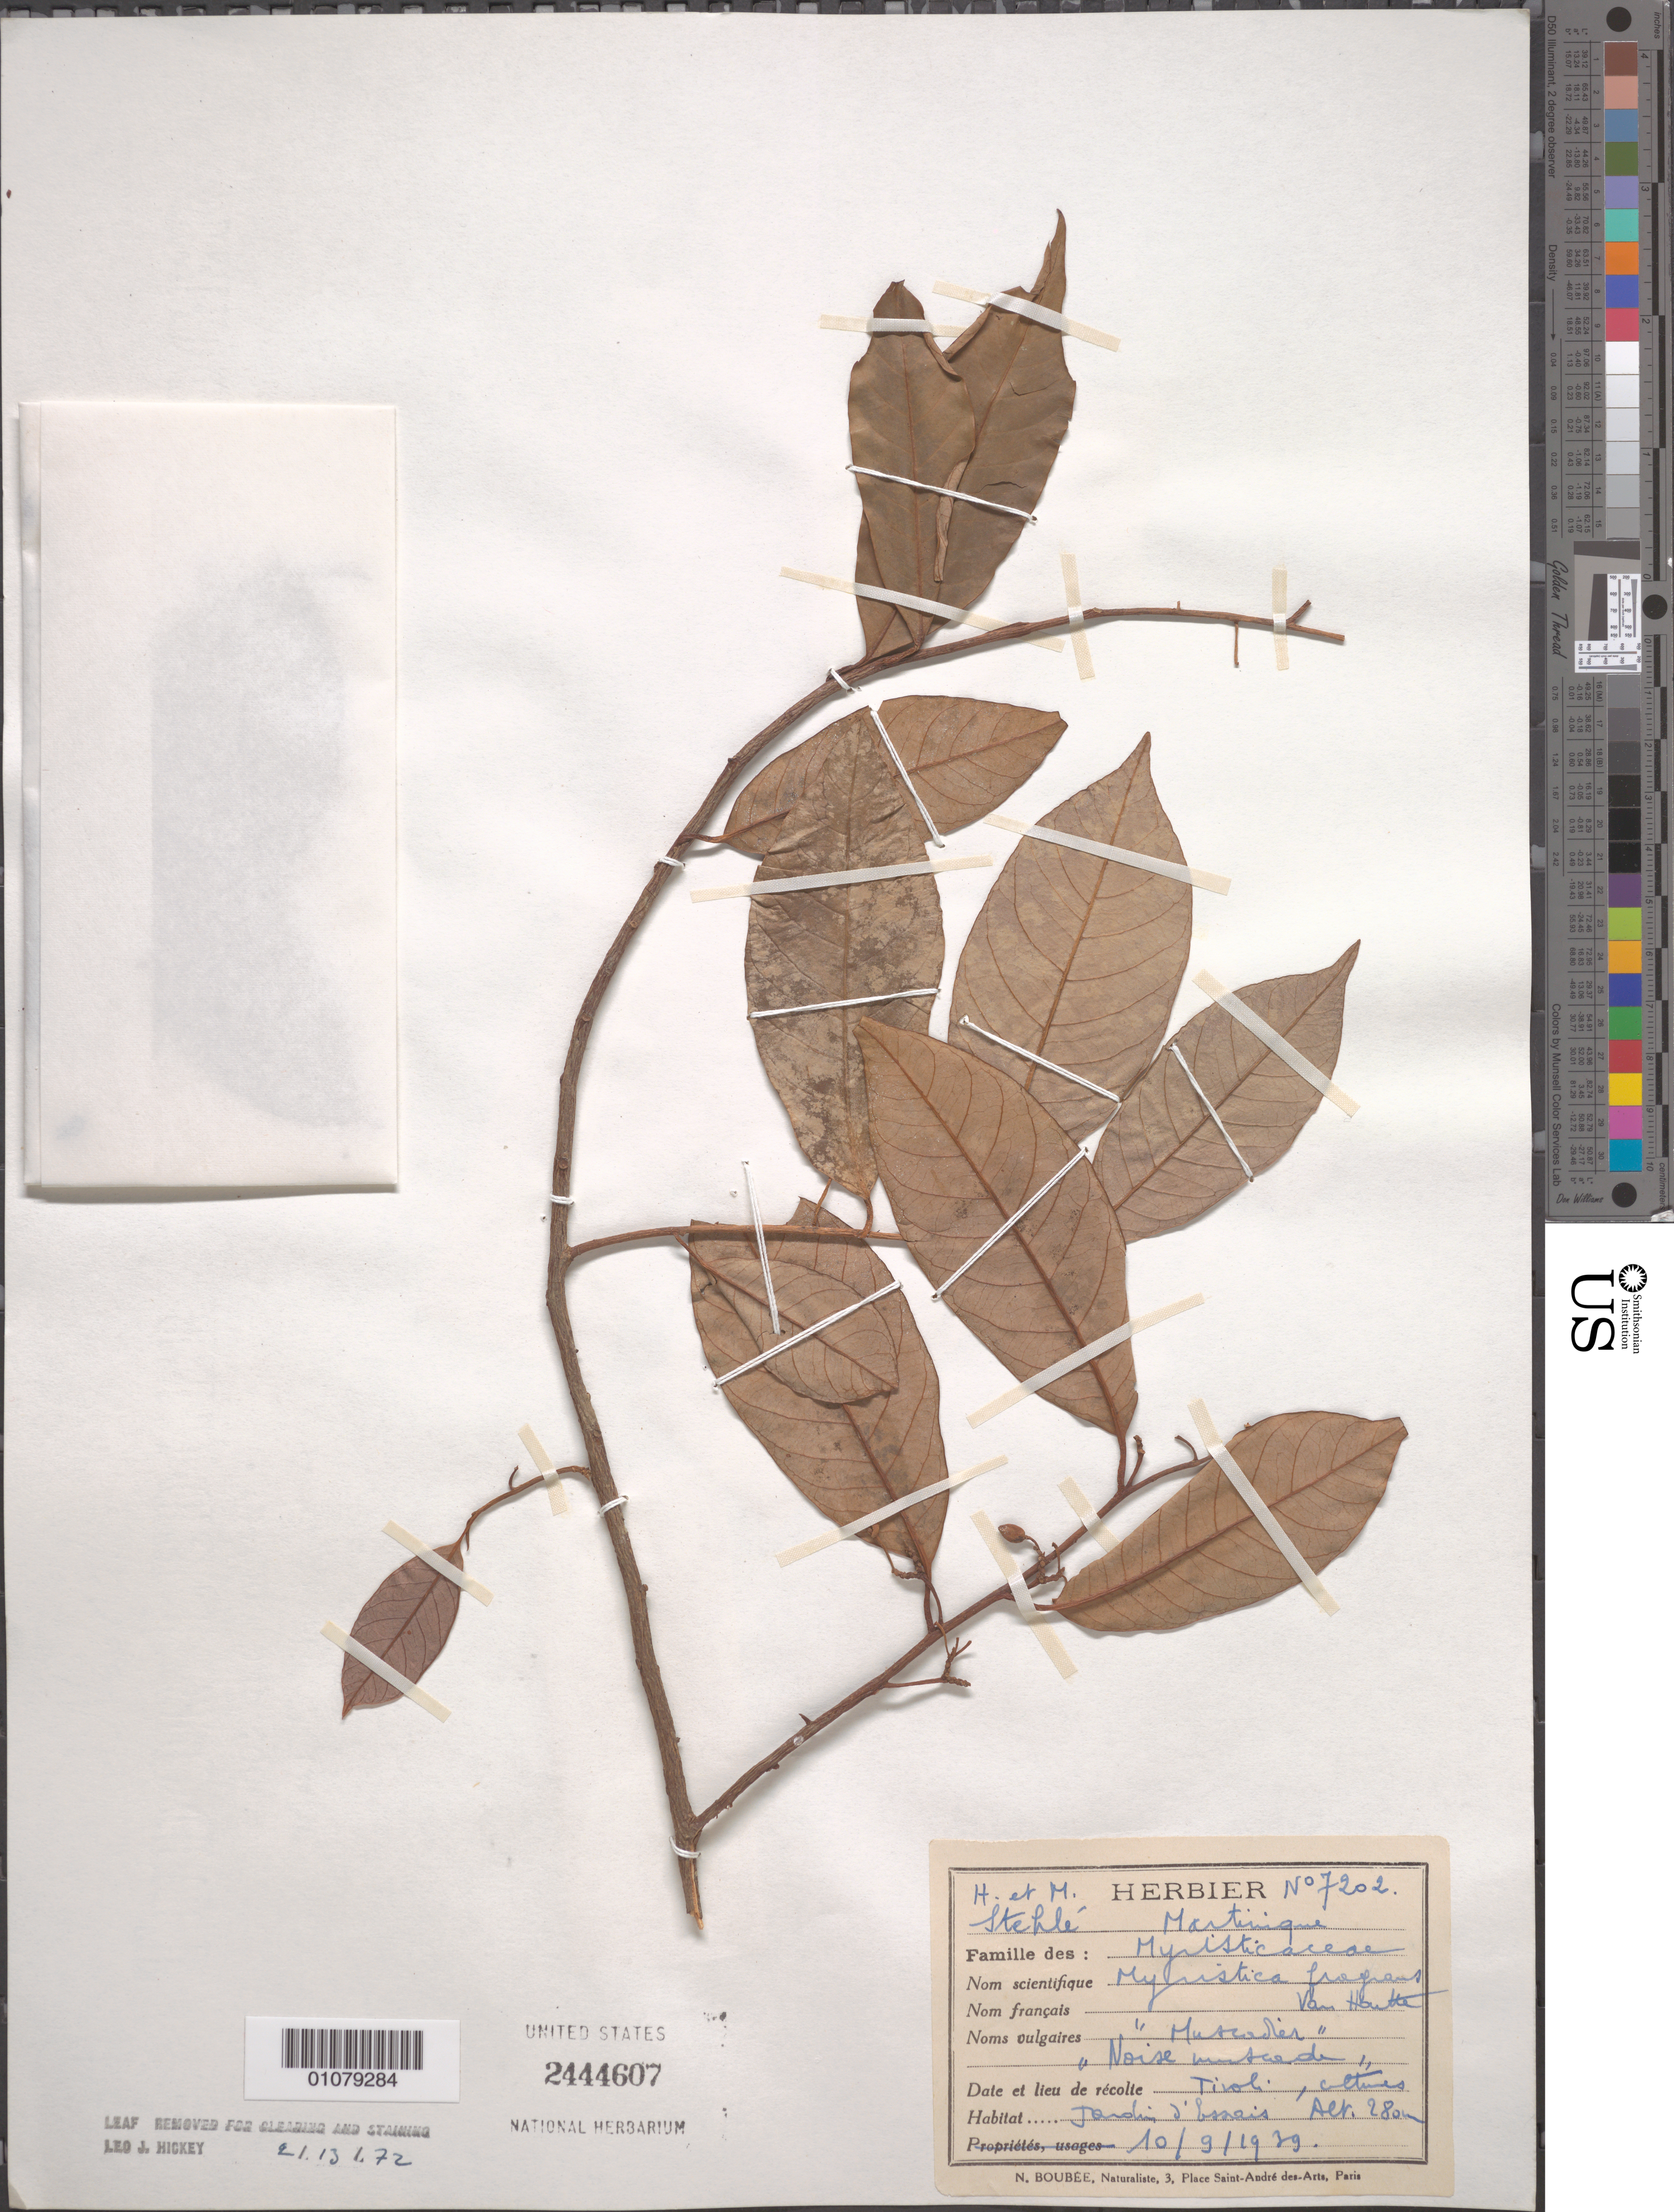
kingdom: Plantae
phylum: Tracheophyta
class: Magnoliopsida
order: Magnoliales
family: Myristicaceae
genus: Myristica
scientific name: Myristica fragrans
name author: Houtt.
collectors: H. Stehlé & M. Stehlé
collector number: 7202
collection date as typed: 10 Sep 1939 or 09 Oct 1939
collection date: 1939-09-10 or 1939-10-09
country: Martinique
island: Martinique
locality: Tivoli, cultive, Jardin d'Essais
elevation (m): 280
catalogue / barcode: US 2444607